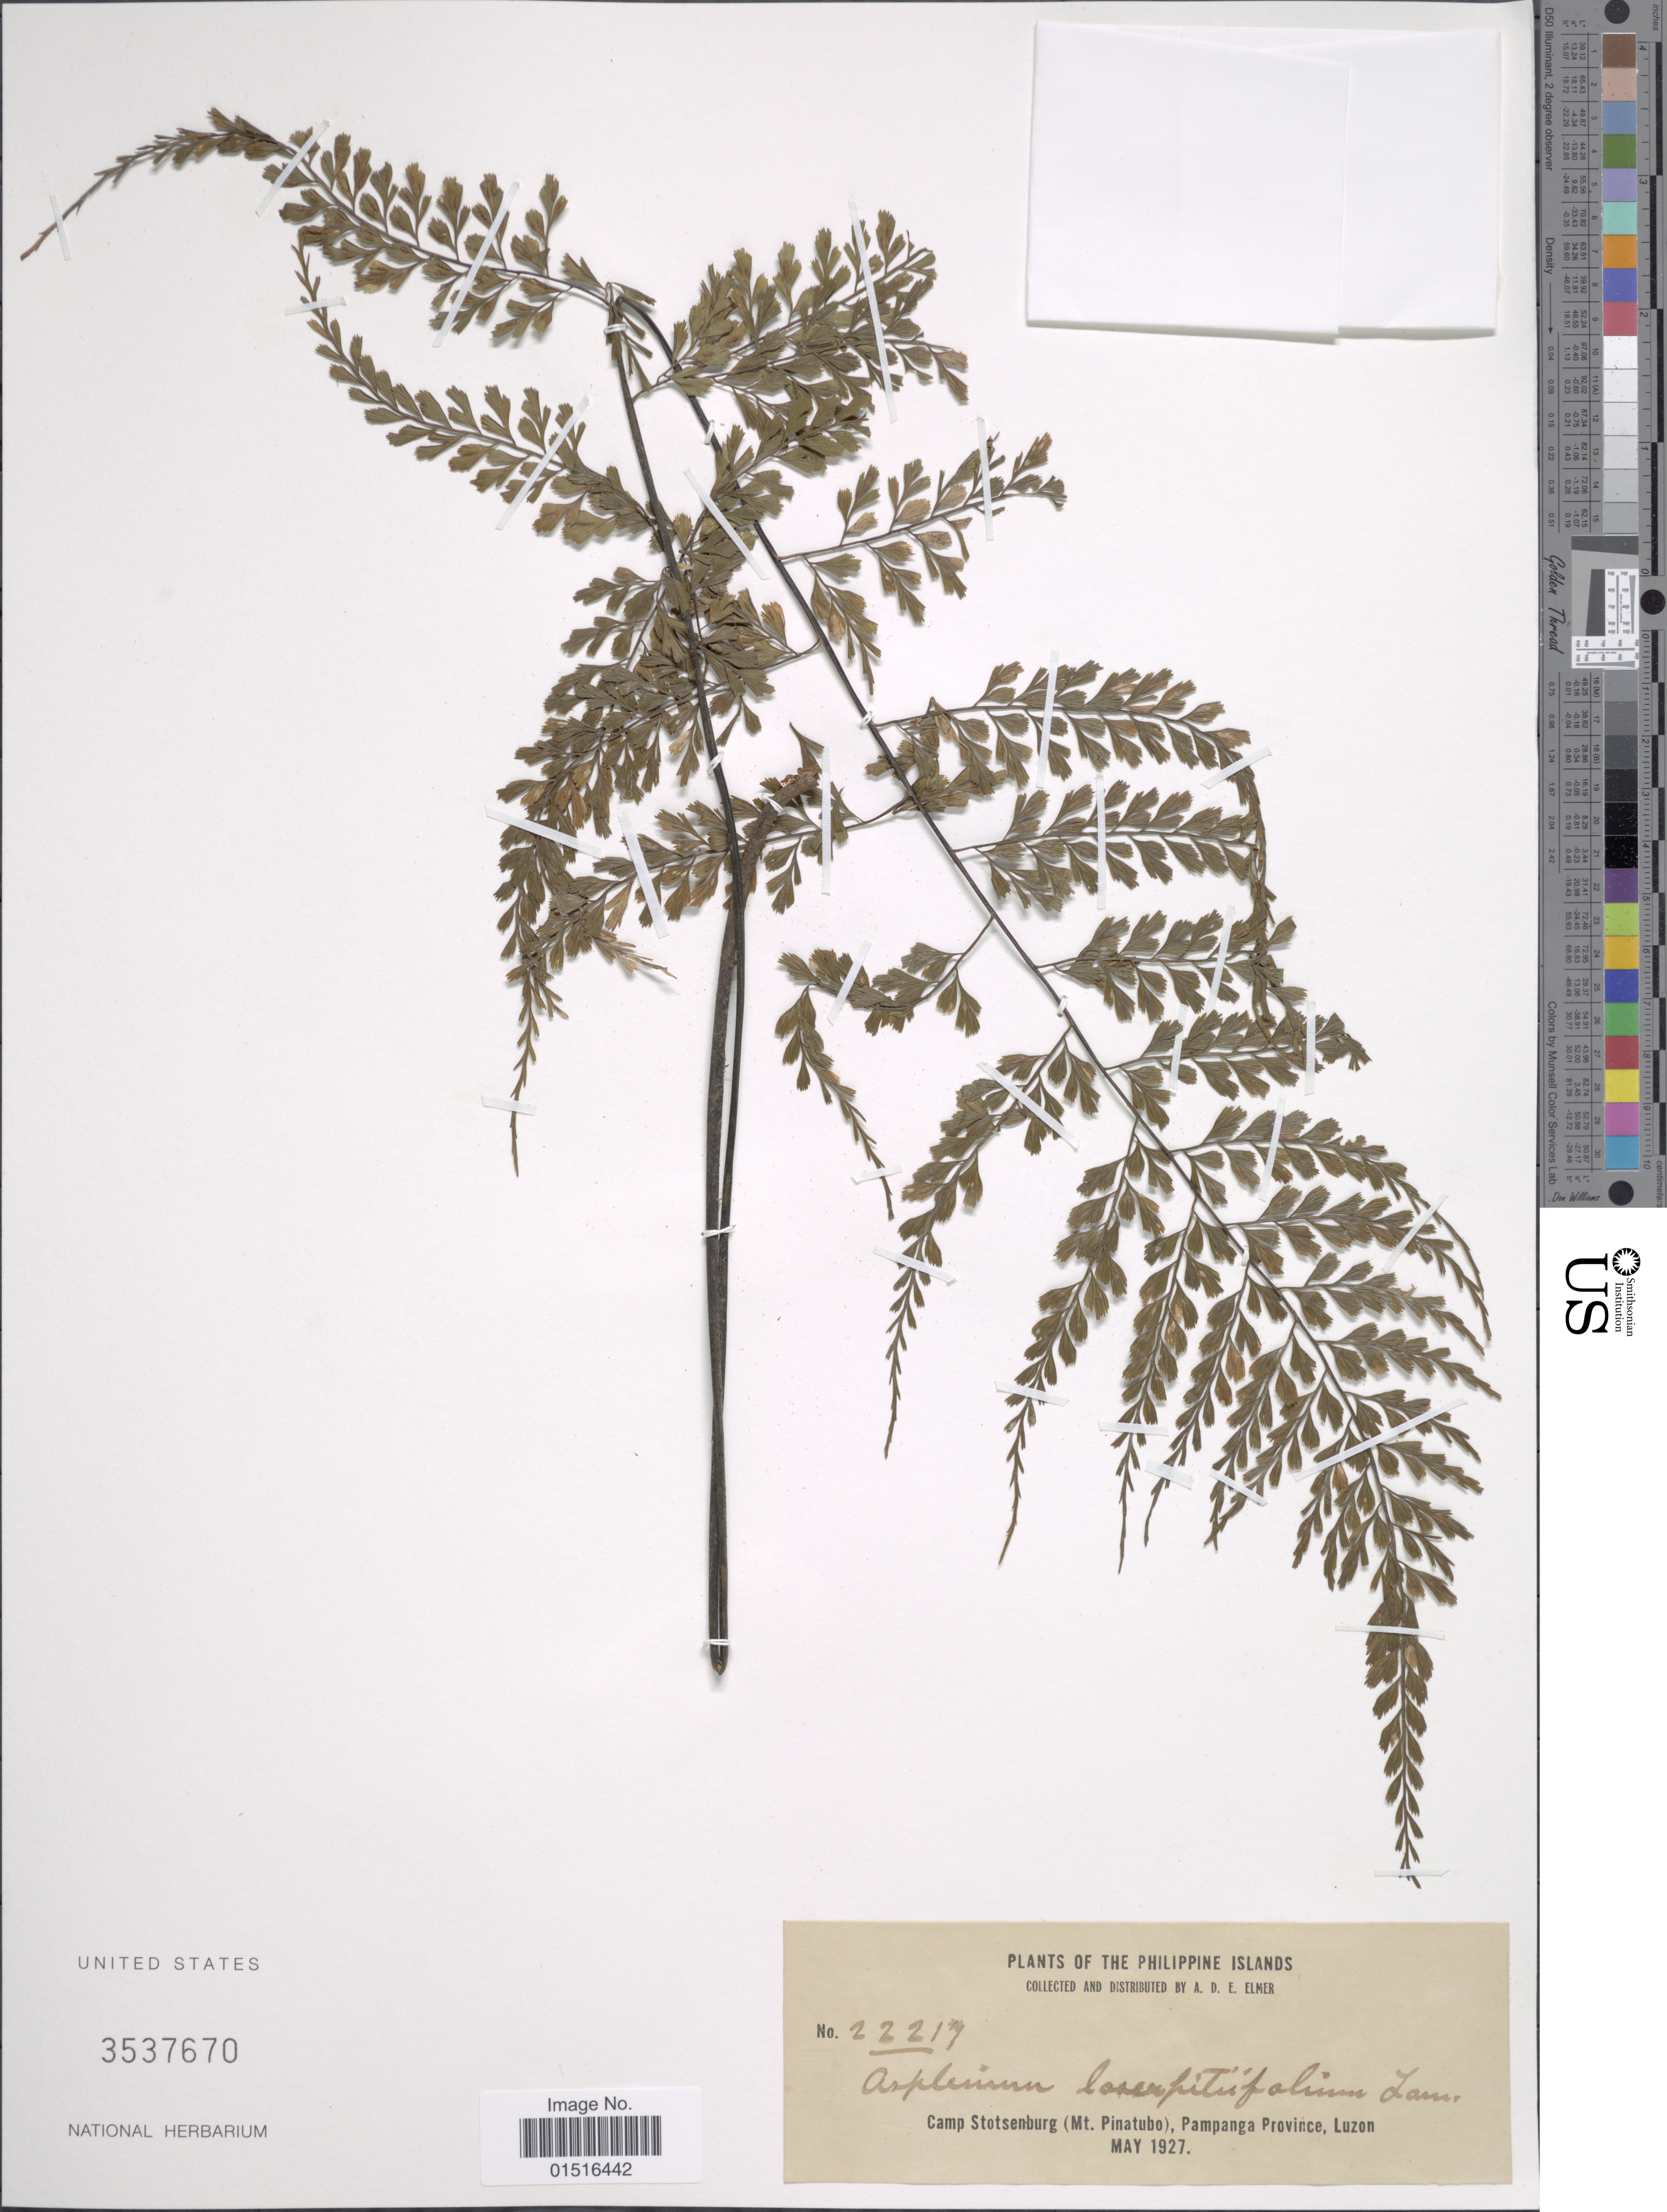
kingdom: Plantae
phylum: Tracheophyta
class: Polypodiopsida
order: Polypodiales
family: Aspleniaceae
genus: Asplenium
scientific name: Asplenium laserpitiifolium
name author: Lam.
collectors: A. D. E. Elmer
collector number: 22217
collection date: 1927-05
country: Philippines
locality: Philippine Islands, Camp Stotsenburg (Mt. Pinatubo), Pampanga Province, Luzon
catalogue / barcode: US 3537670